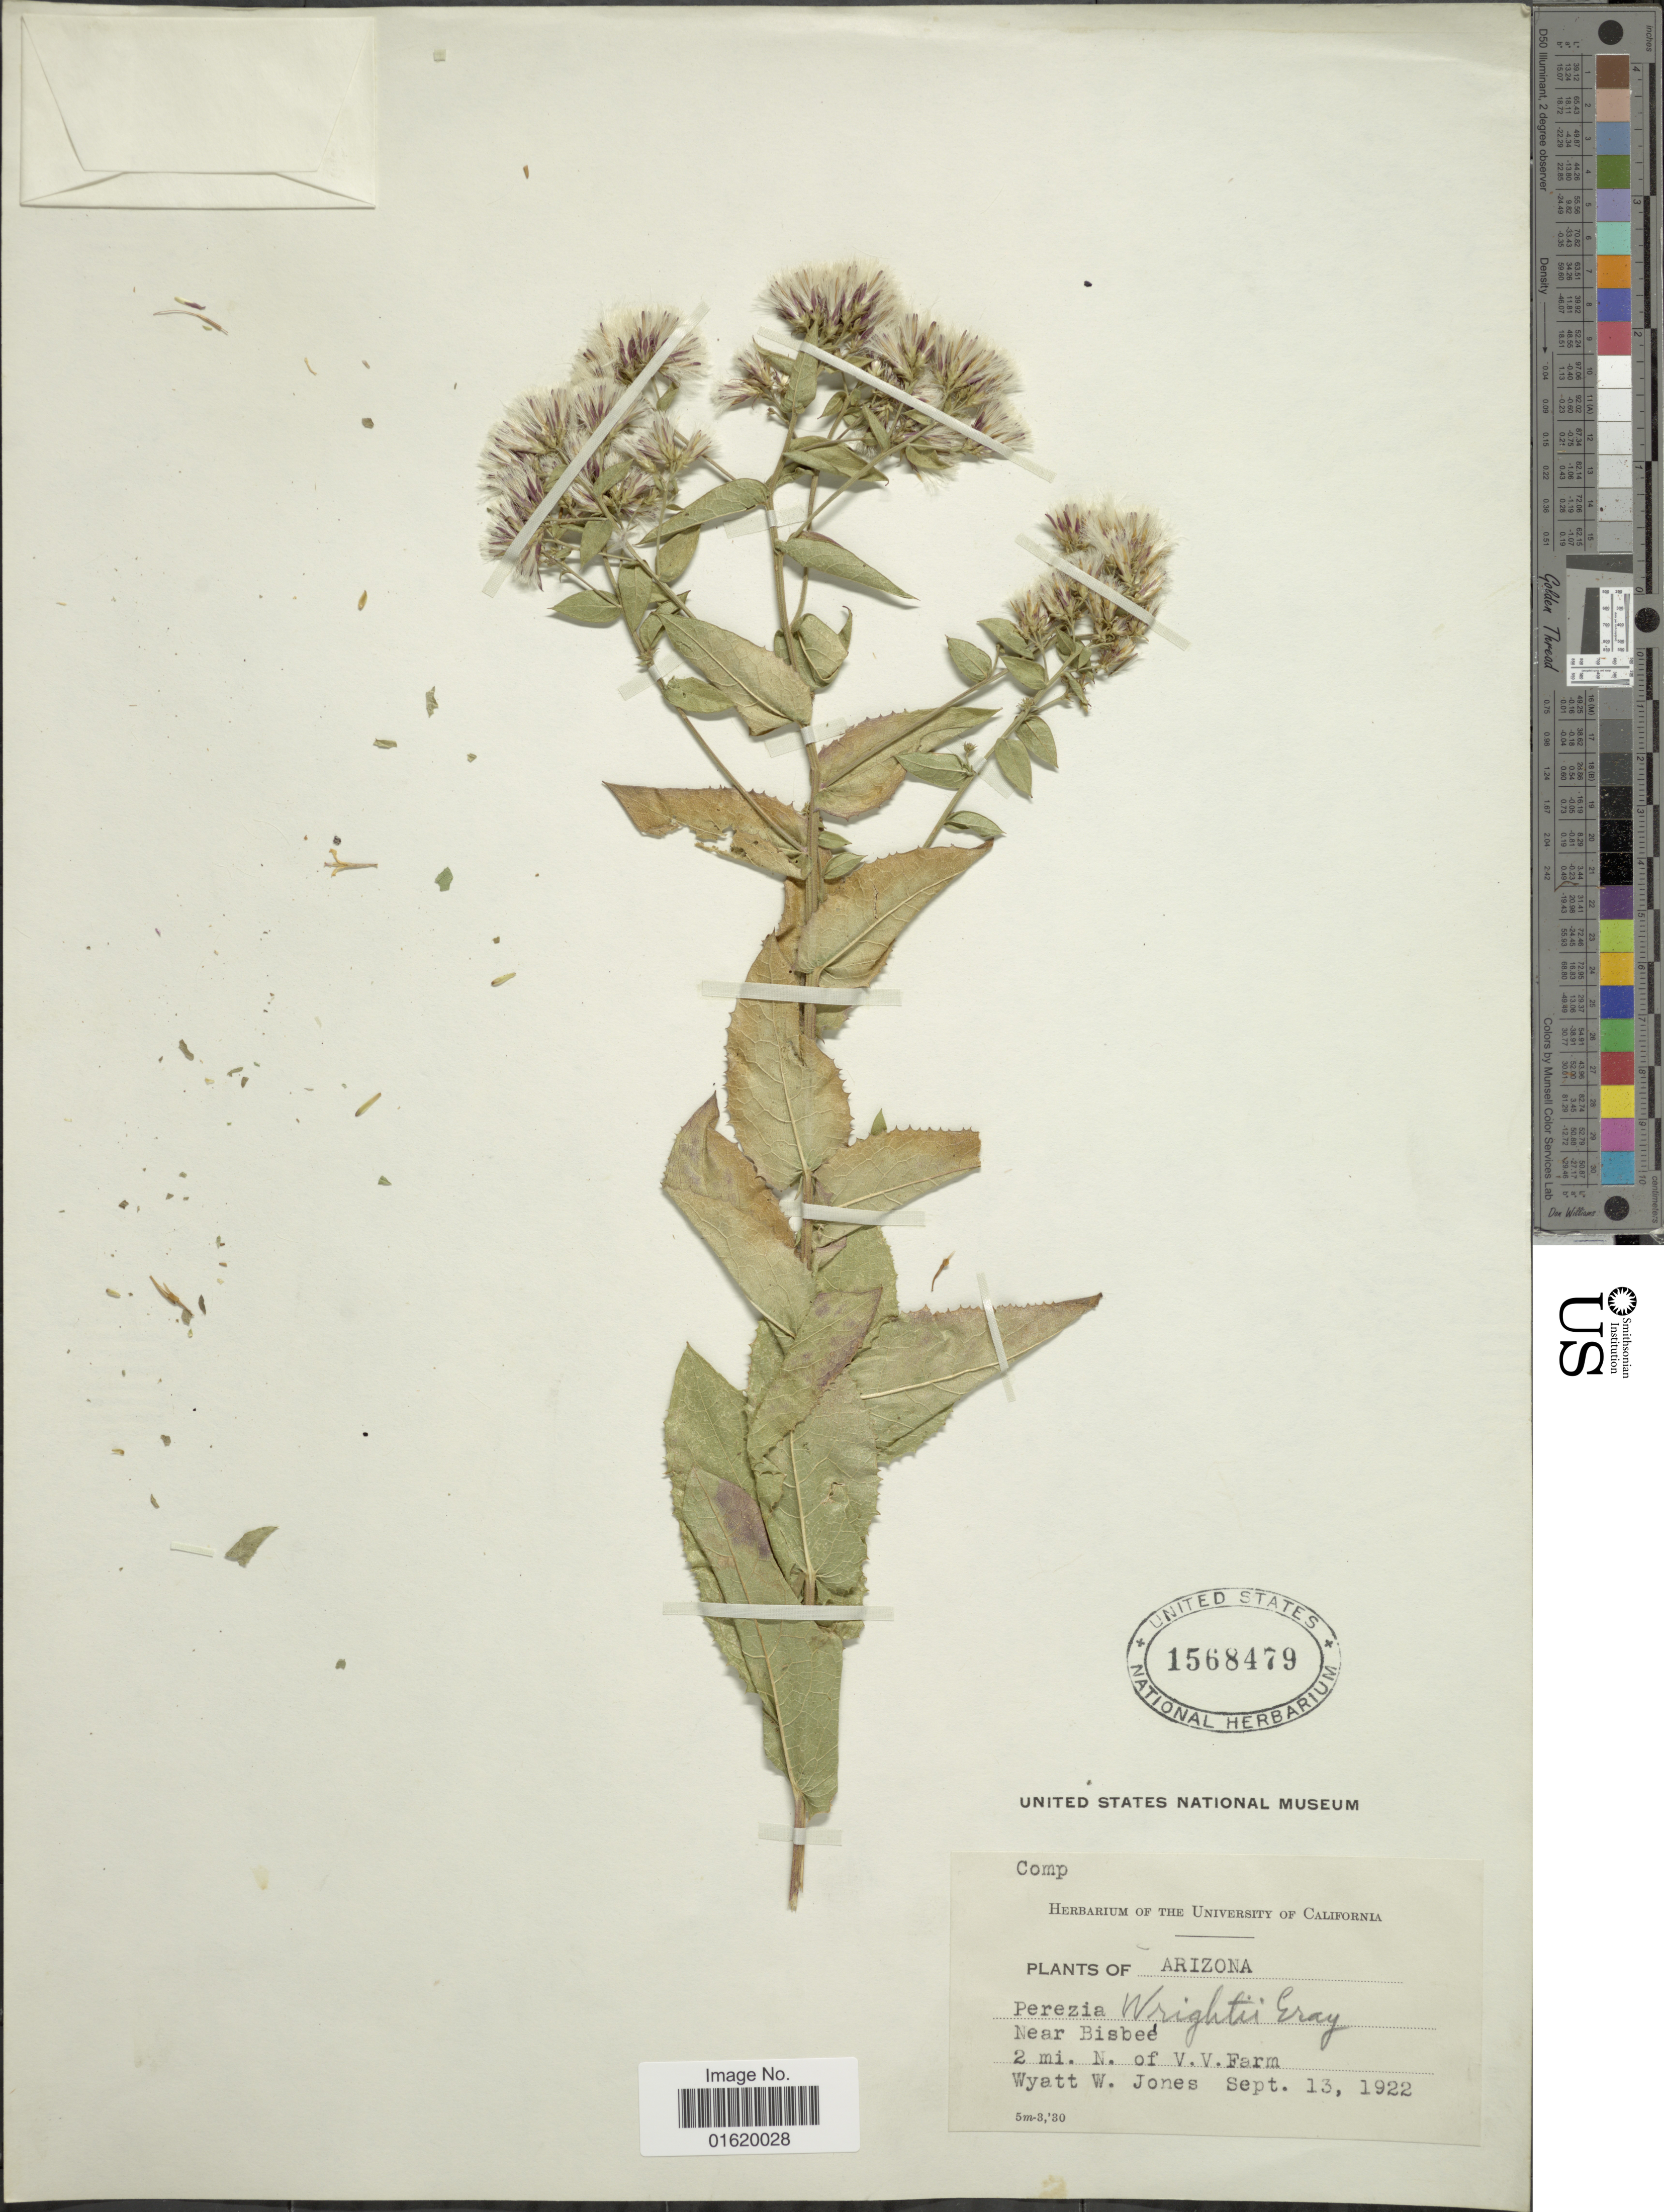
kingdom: Plantae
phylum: Tracheophyta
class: Magnoliopsida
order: Asterales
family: Asteraceae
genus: Acourtia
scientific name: Acourtia wrightii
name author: (A. Gray) Reveal & R.M. King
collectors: W. W. Jones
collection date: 1922-09-13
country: United States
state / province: Arizona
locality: Near Bisbeé, 2 mi. N. of V. V. Farm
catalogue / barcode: US 1568479